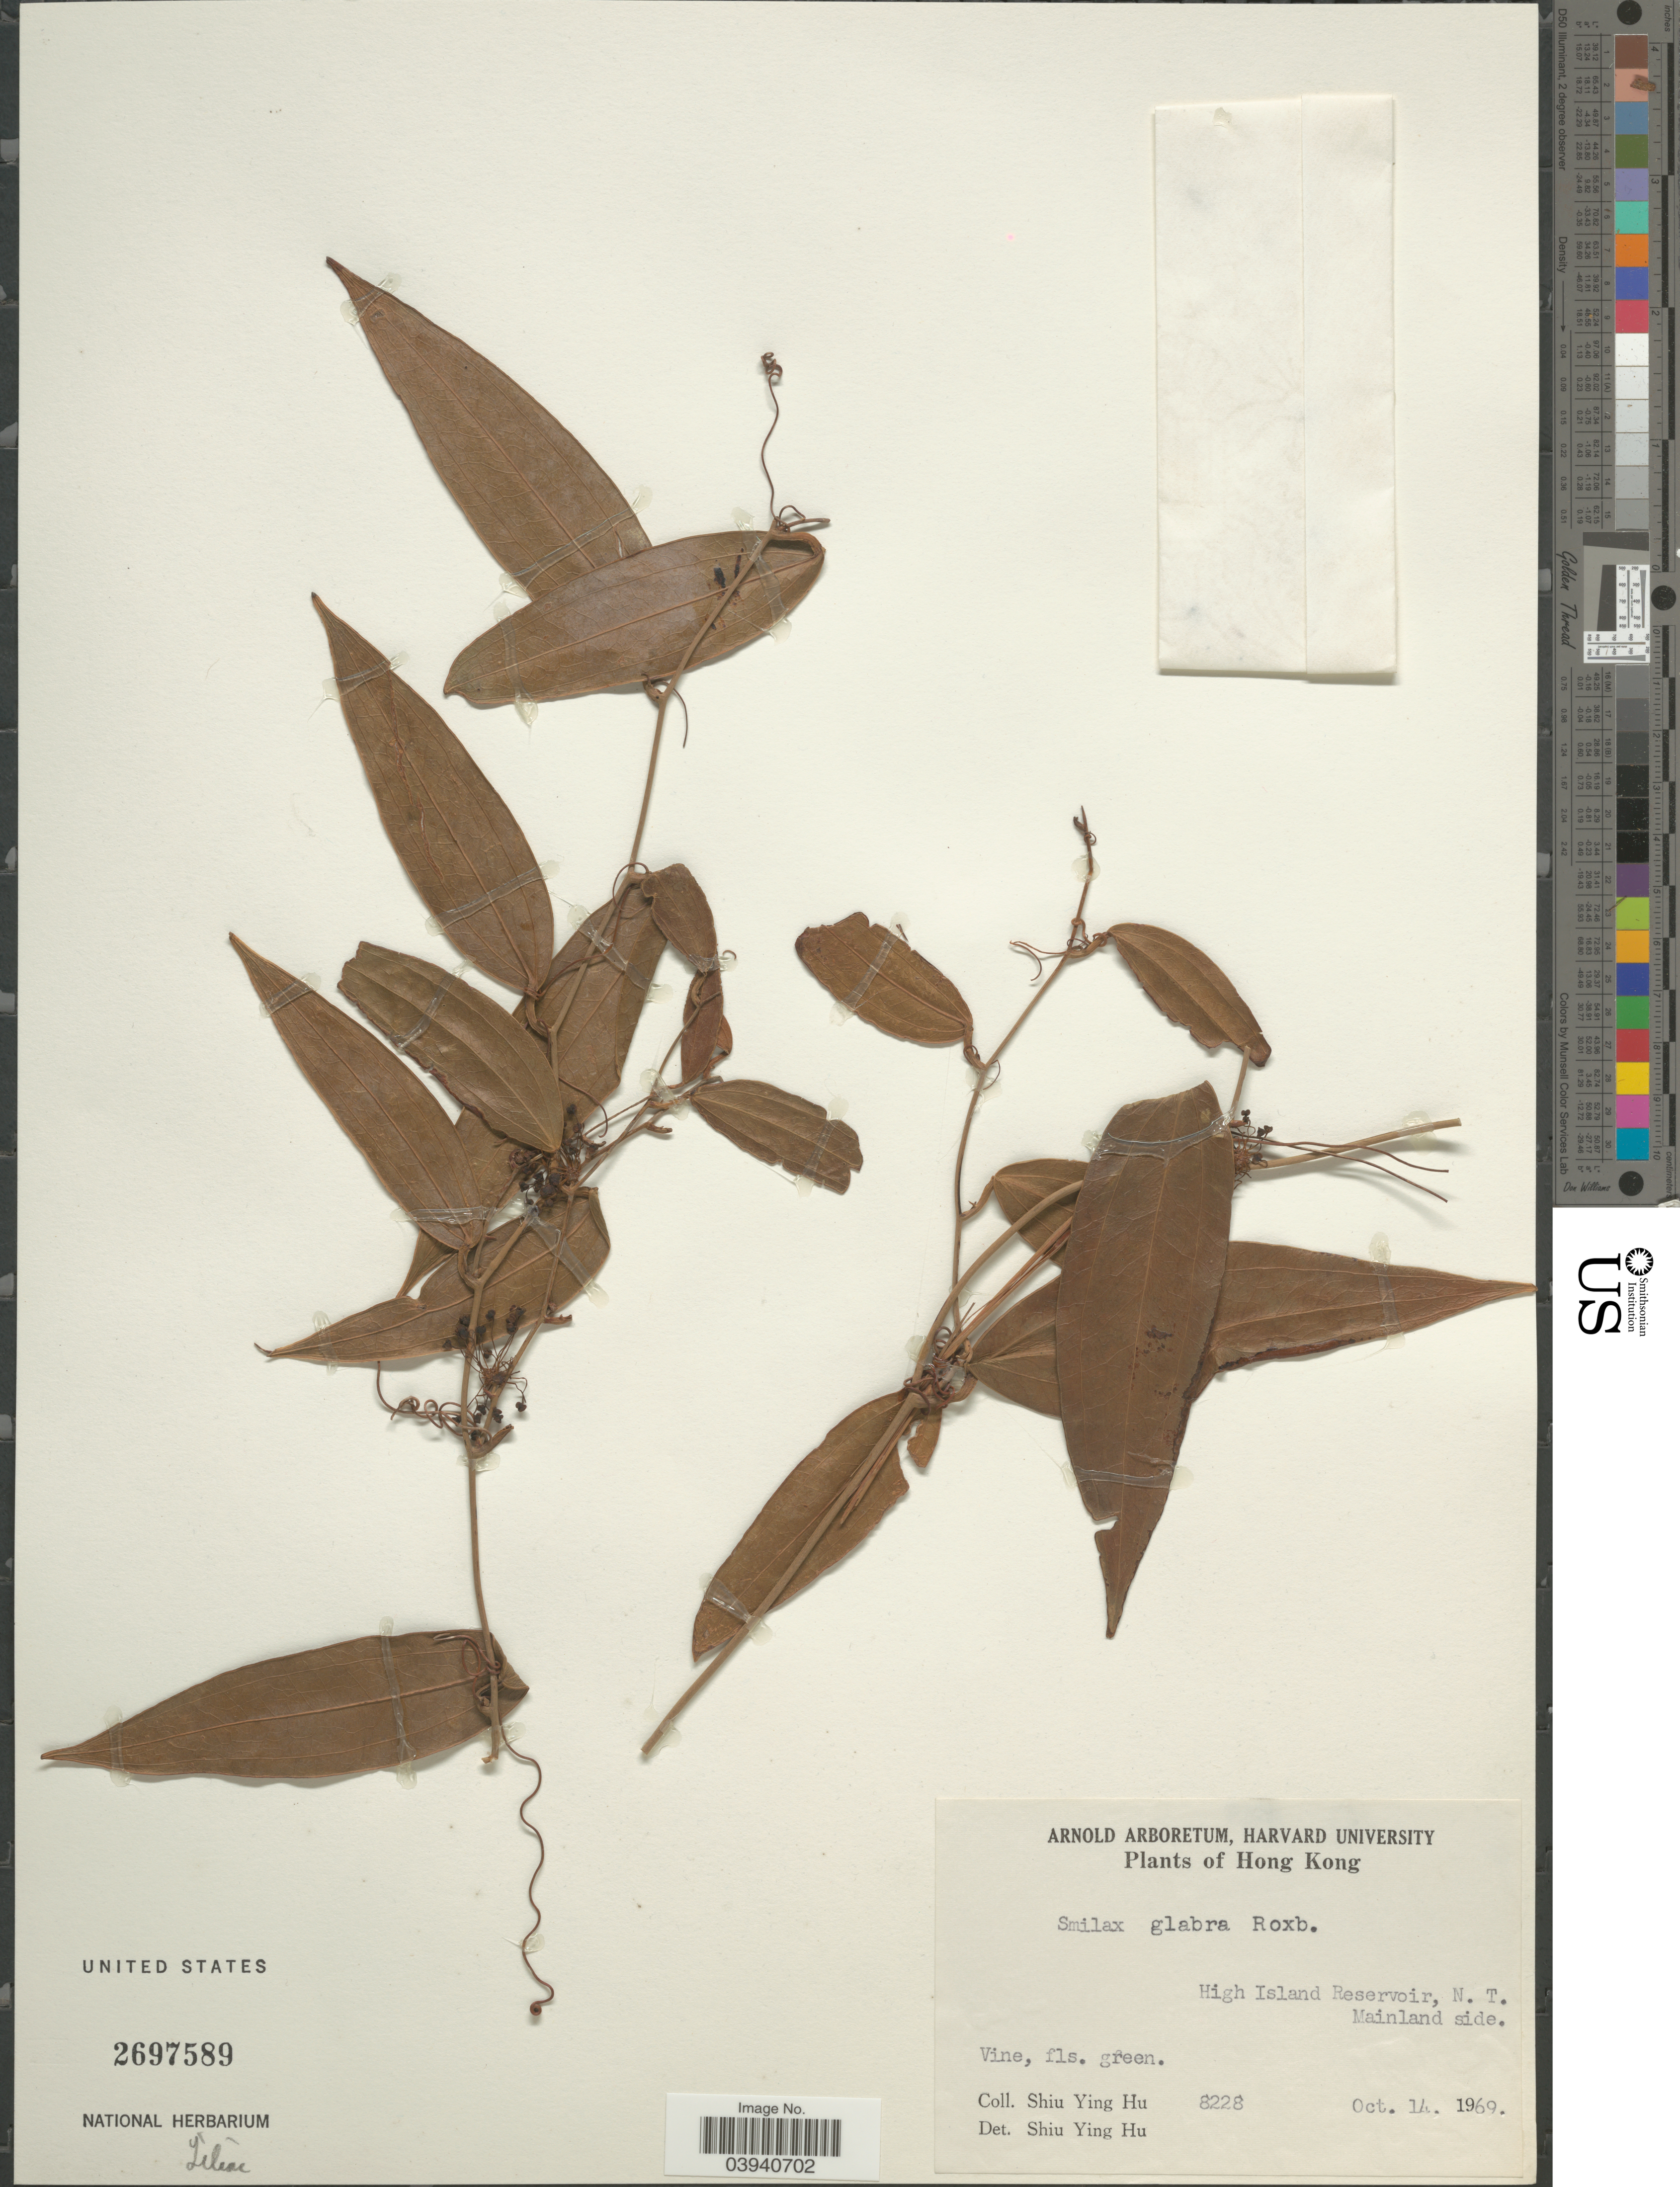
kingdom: Plantae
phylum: Tracheophyta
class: Liliopsida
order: Liliales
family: Smilacaceae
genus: Smilax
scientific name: Smilax glabra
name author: Roxb.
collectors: S. Y. Hu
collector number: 8228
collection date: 1969-10-14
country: China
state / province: Hong Kong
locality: High Island Reservoir, N. T. Mainland side.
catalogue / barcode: US 2697589